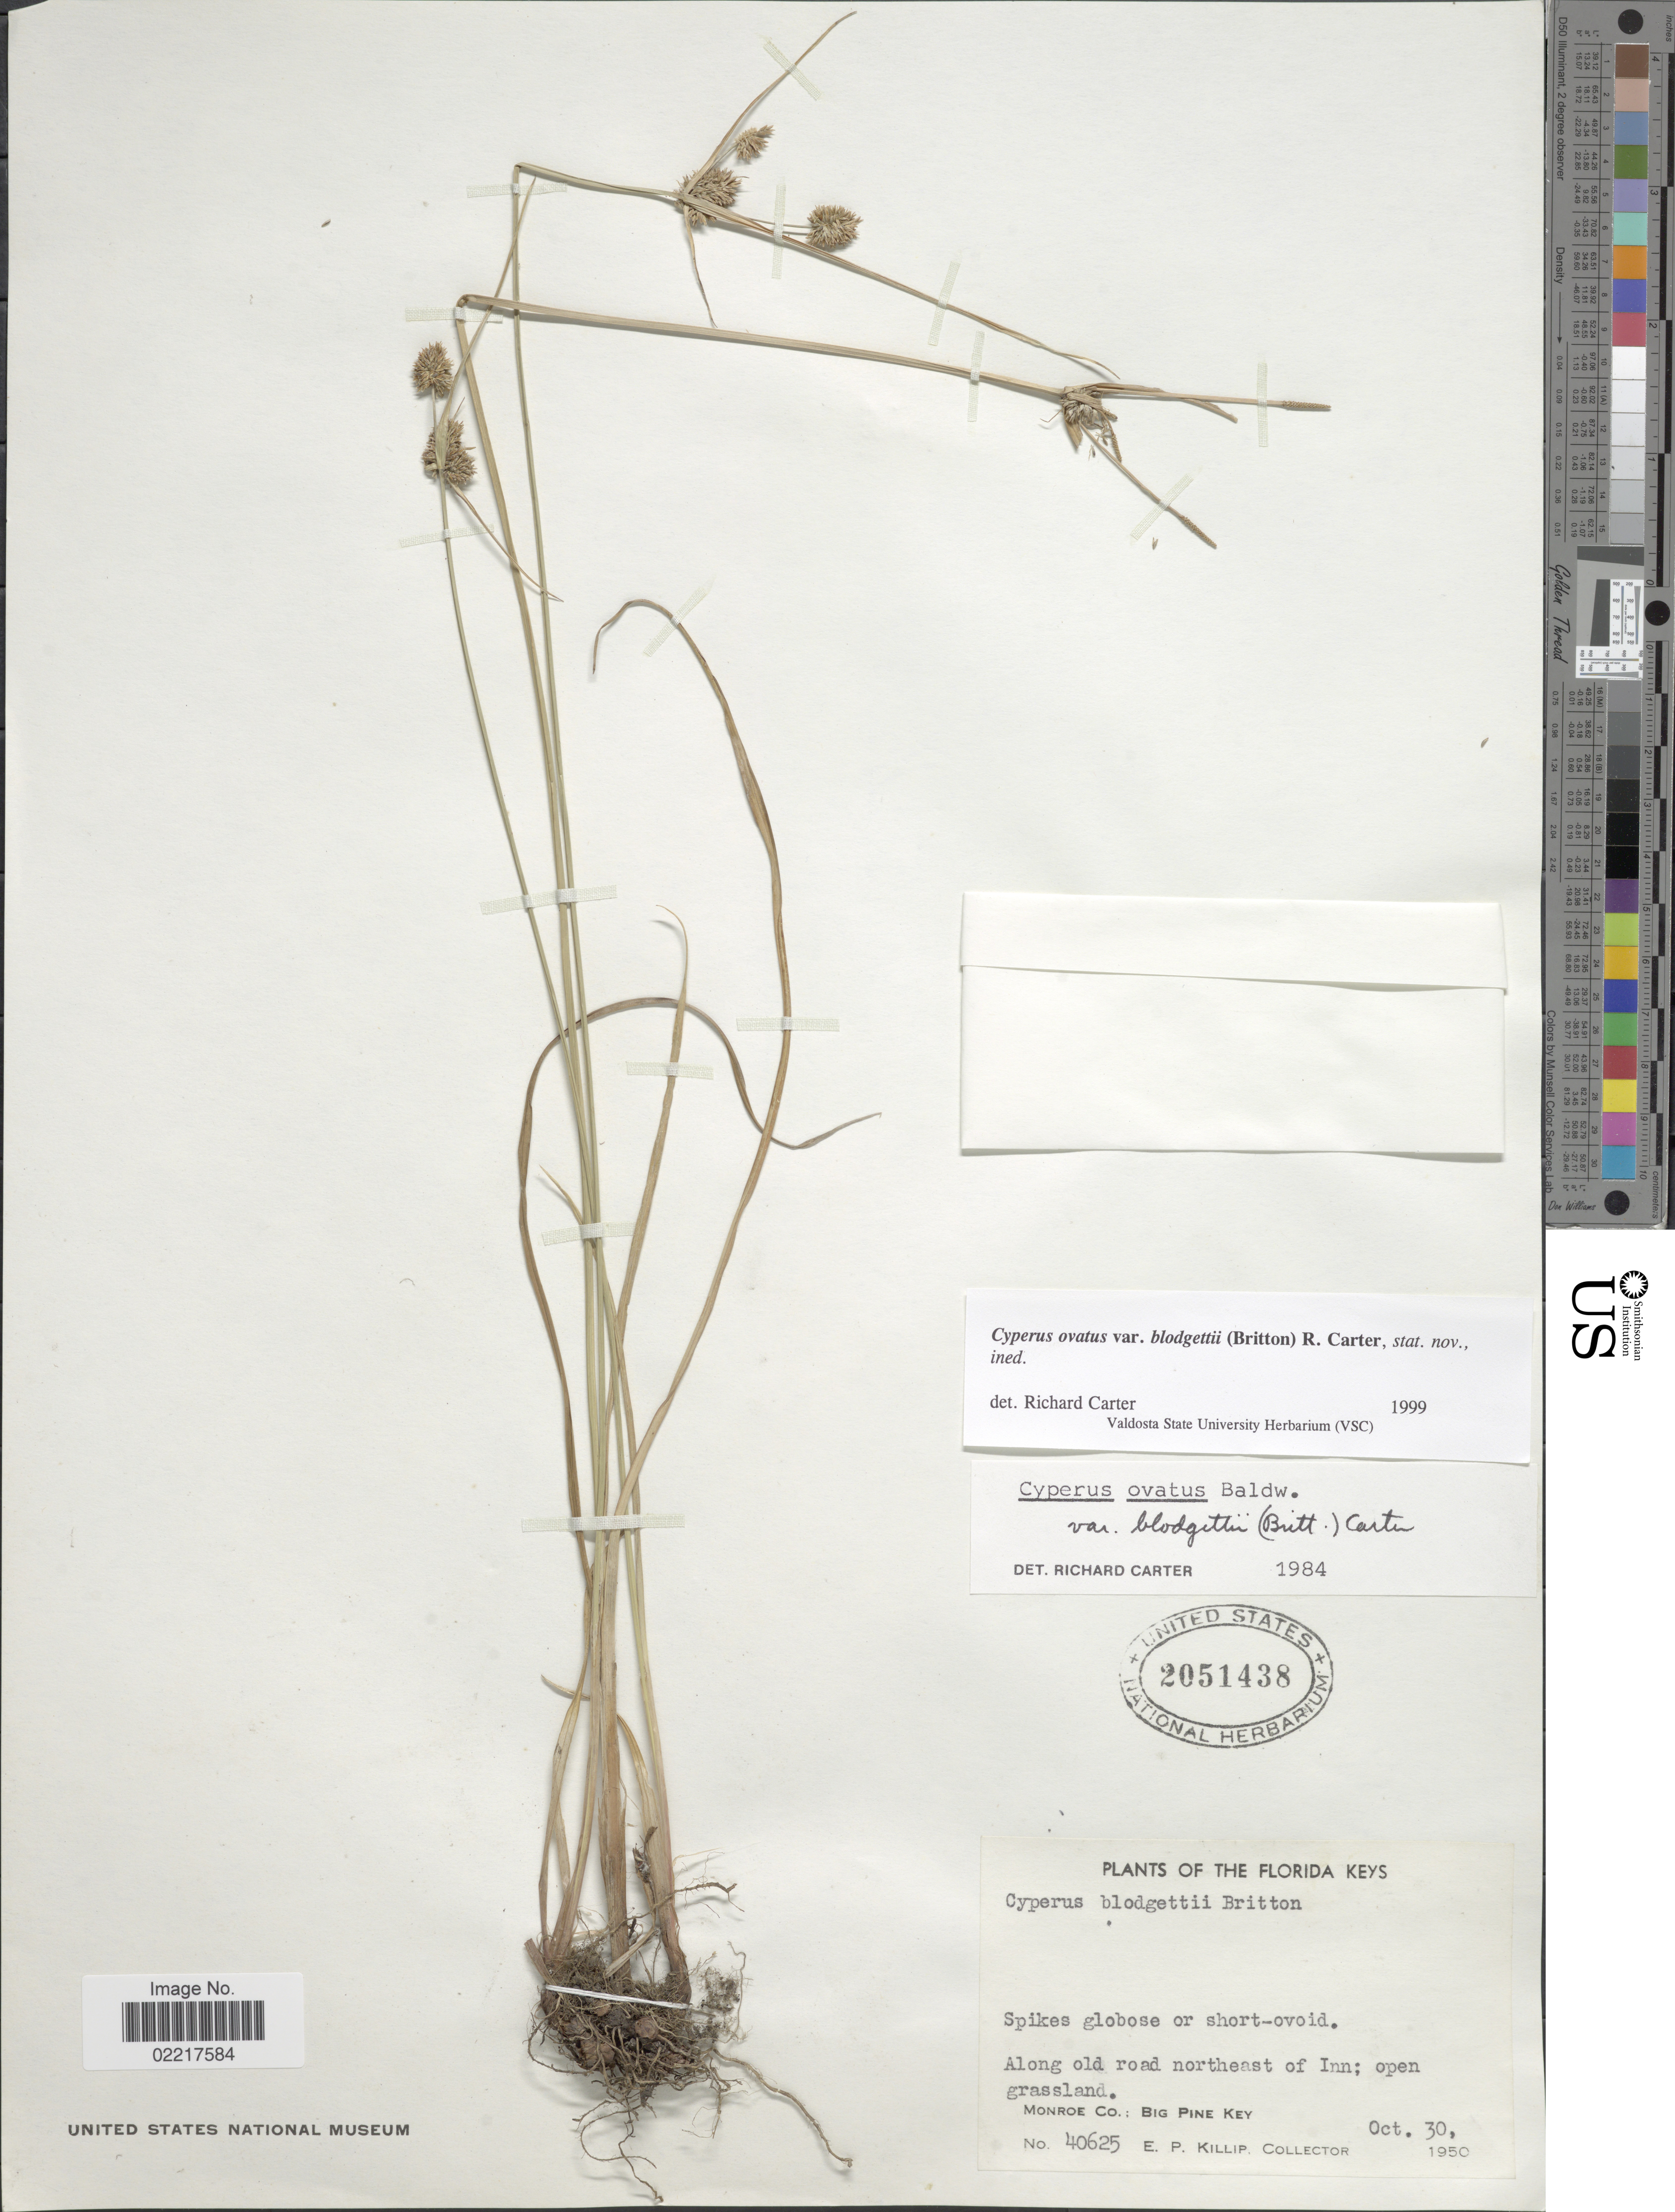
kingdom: Plantae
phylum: Tracheophyta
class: Liliopsida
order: Poales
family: Cyperaceae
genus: Cyperus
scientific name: Cyperus ovatus var. blodgettii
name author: (Britton) R. Carter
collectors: E. P. Killip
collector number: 40625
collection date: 1950-10-30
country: United States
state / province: Florida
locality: The Florida Keys, Along old road northeast of Inn; open grassland. Monroe Co: Big Pine Key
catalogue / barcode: US 2051438